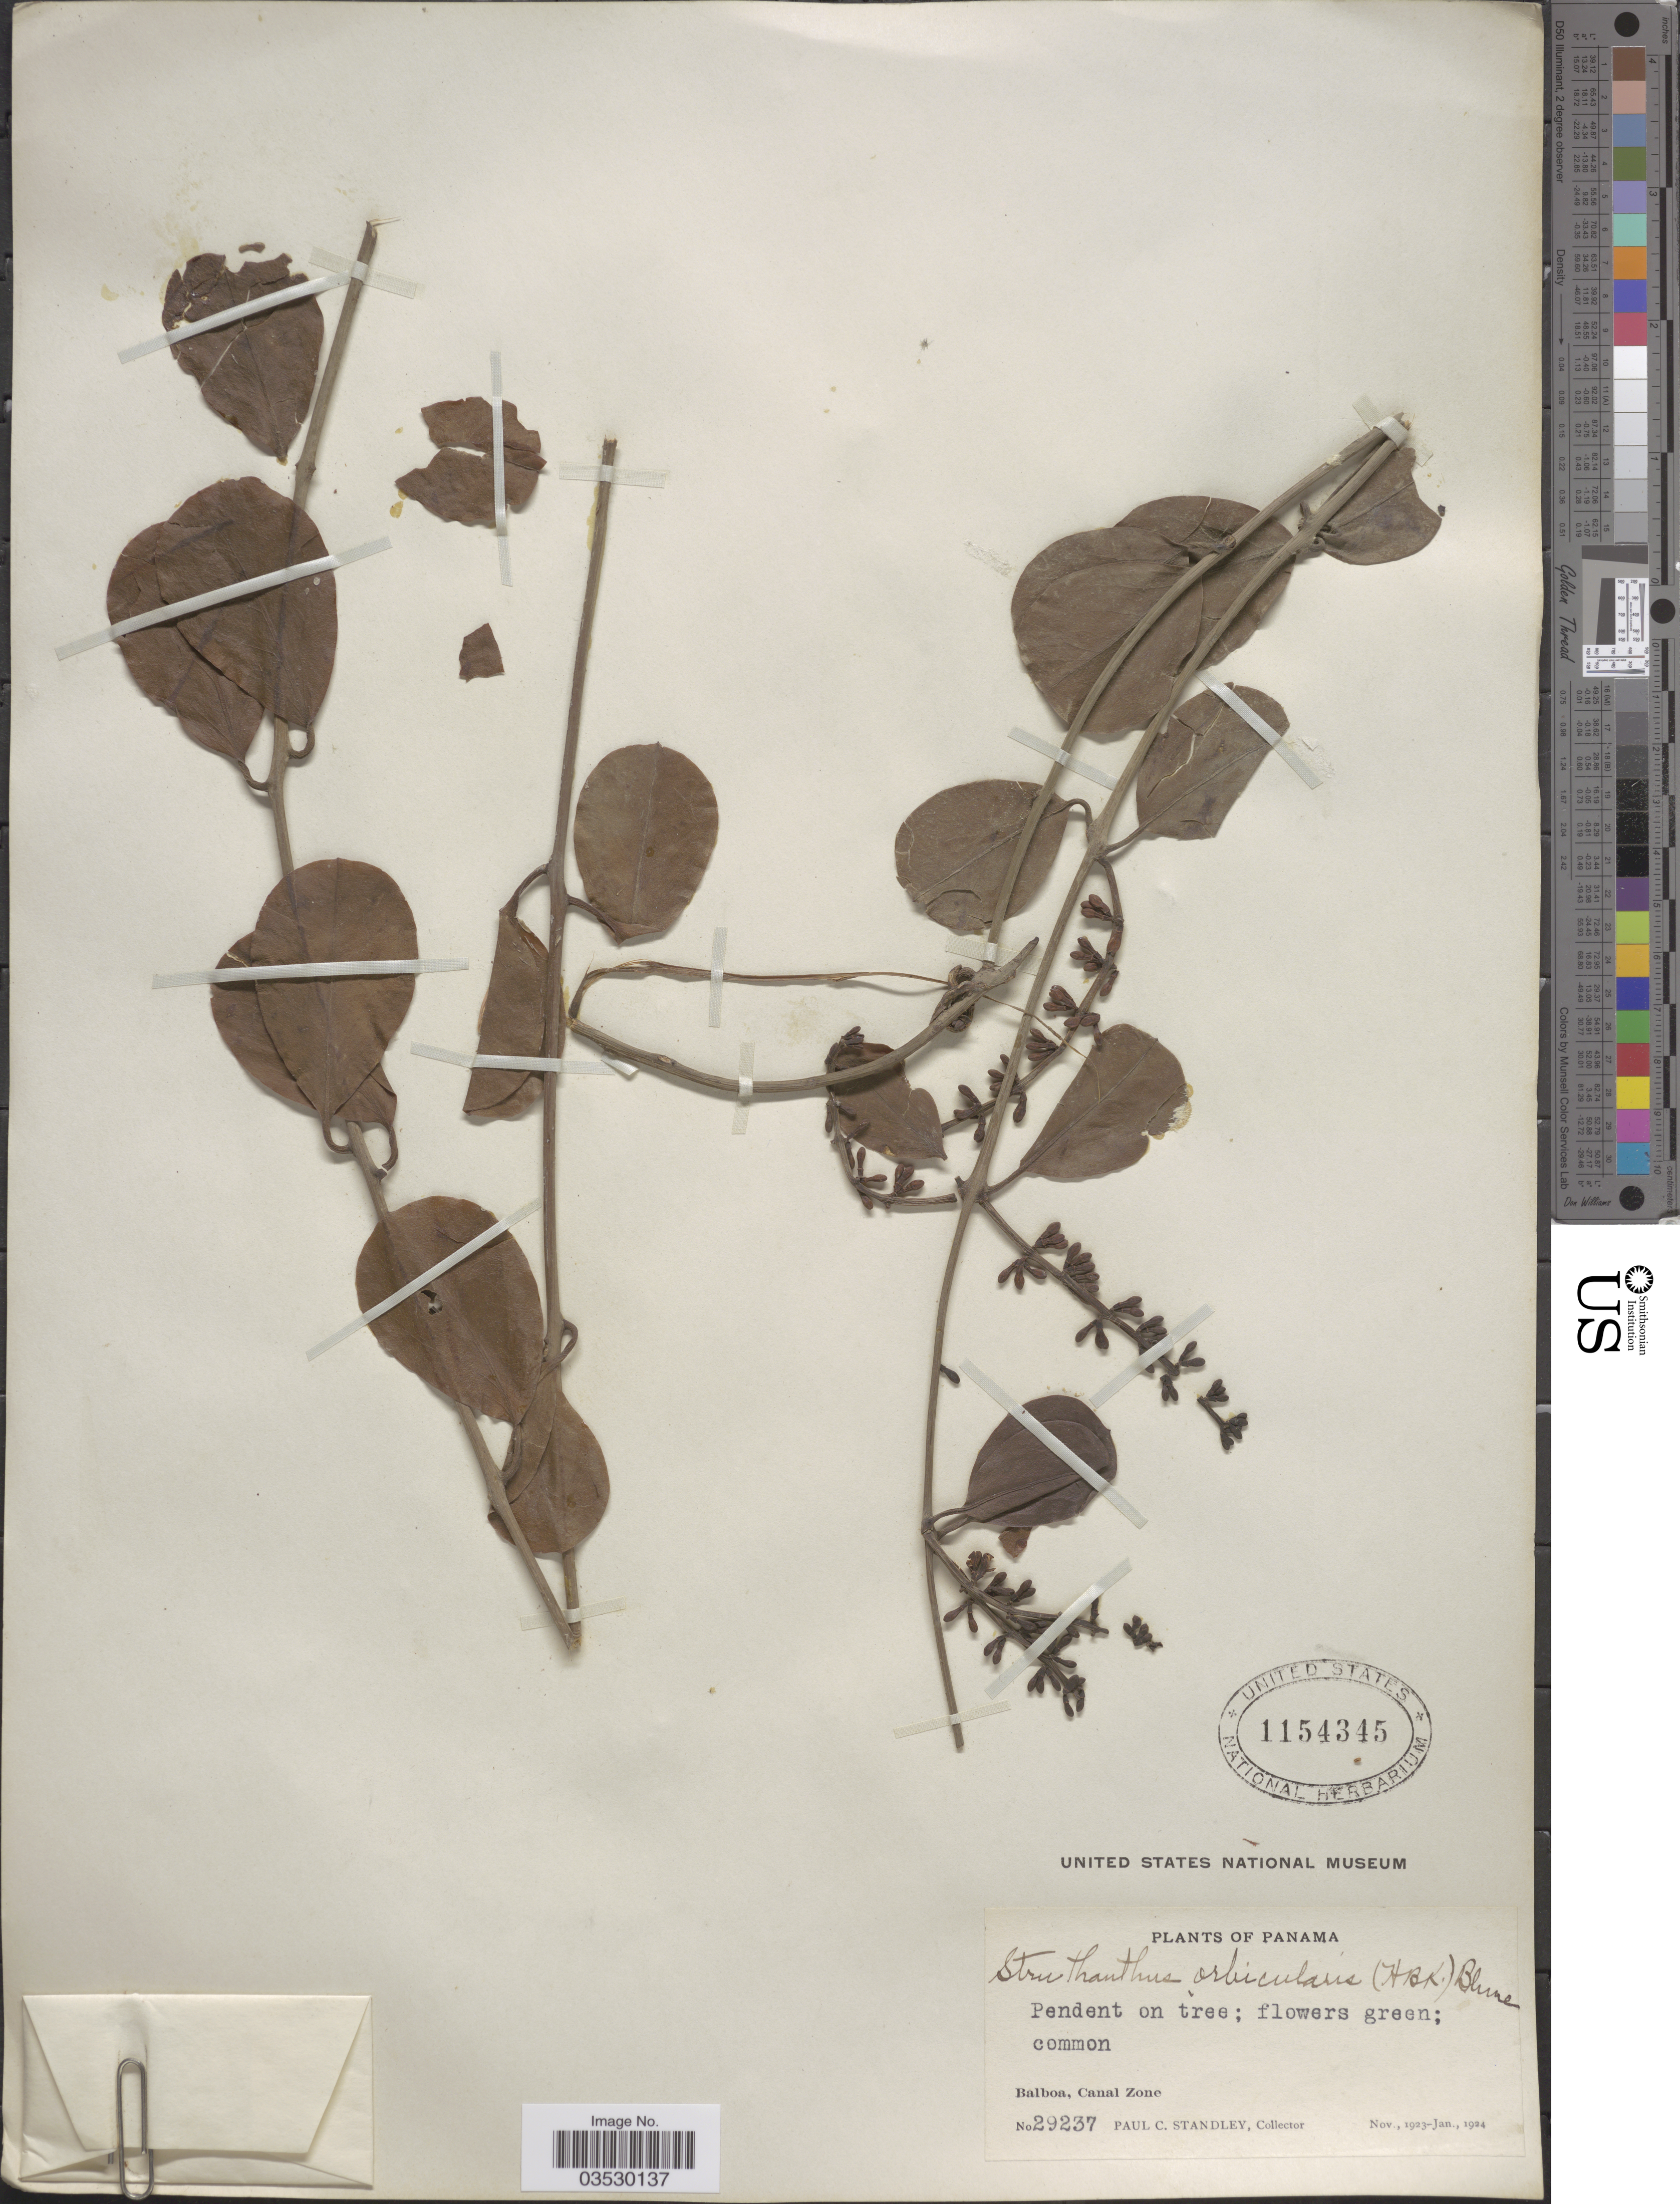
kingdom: Plantae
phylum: Tracheophyta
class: Magnoliopsida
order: Santalales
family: Loranthaceae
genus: Struthanthus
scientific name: Struthanthus orbicularis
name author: (Kunth) Blume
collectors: P. C. Standley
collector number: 29237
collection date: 1923-11/1924-01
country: Panama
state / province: Colón / Panamá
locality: Balboa, Canal Zone.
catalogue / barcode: US 1154345